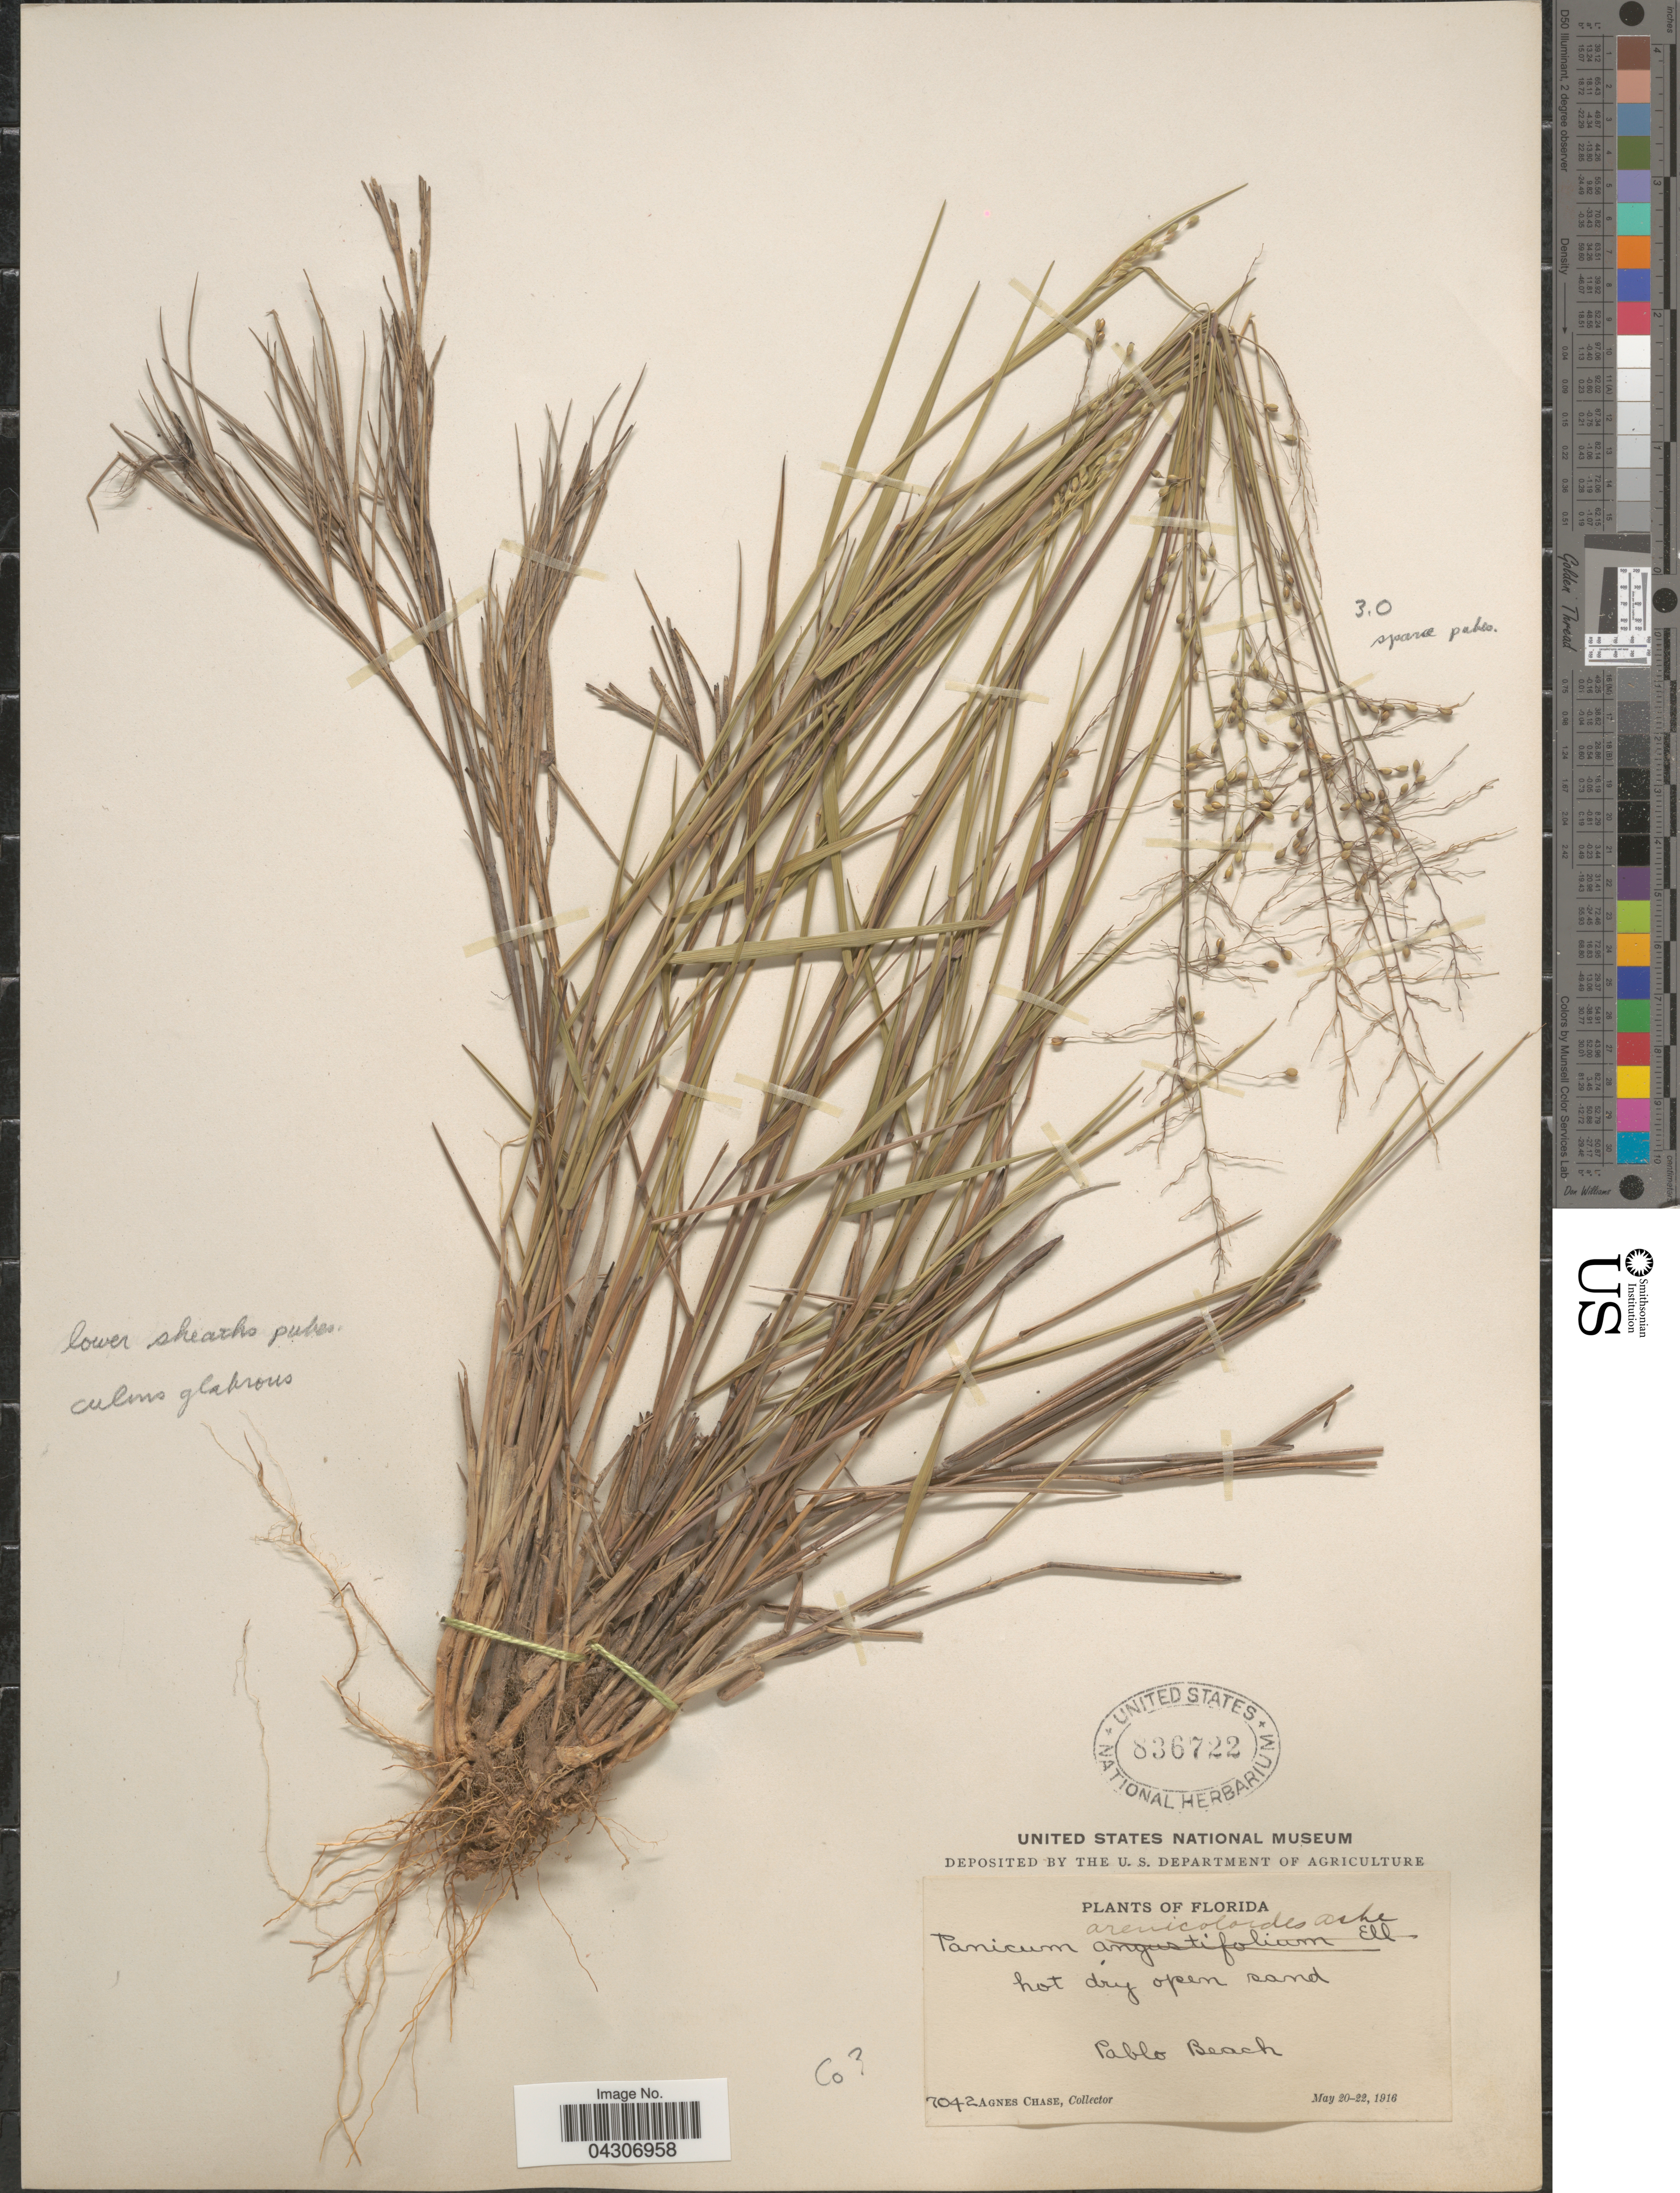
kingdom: Plantae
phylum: Tracheophyta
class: Liliopsida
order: Poales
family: Poaceae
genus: Dichanthelium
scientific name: Dichanthelium aciculare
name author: (Desv. ex Poir.) Gould & C.A. Clark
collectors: A. Chase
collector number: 7042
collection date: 1916-05-20/1916-05-22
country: United States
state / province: Florida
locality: Pablo Beach.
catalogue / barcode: US 836722